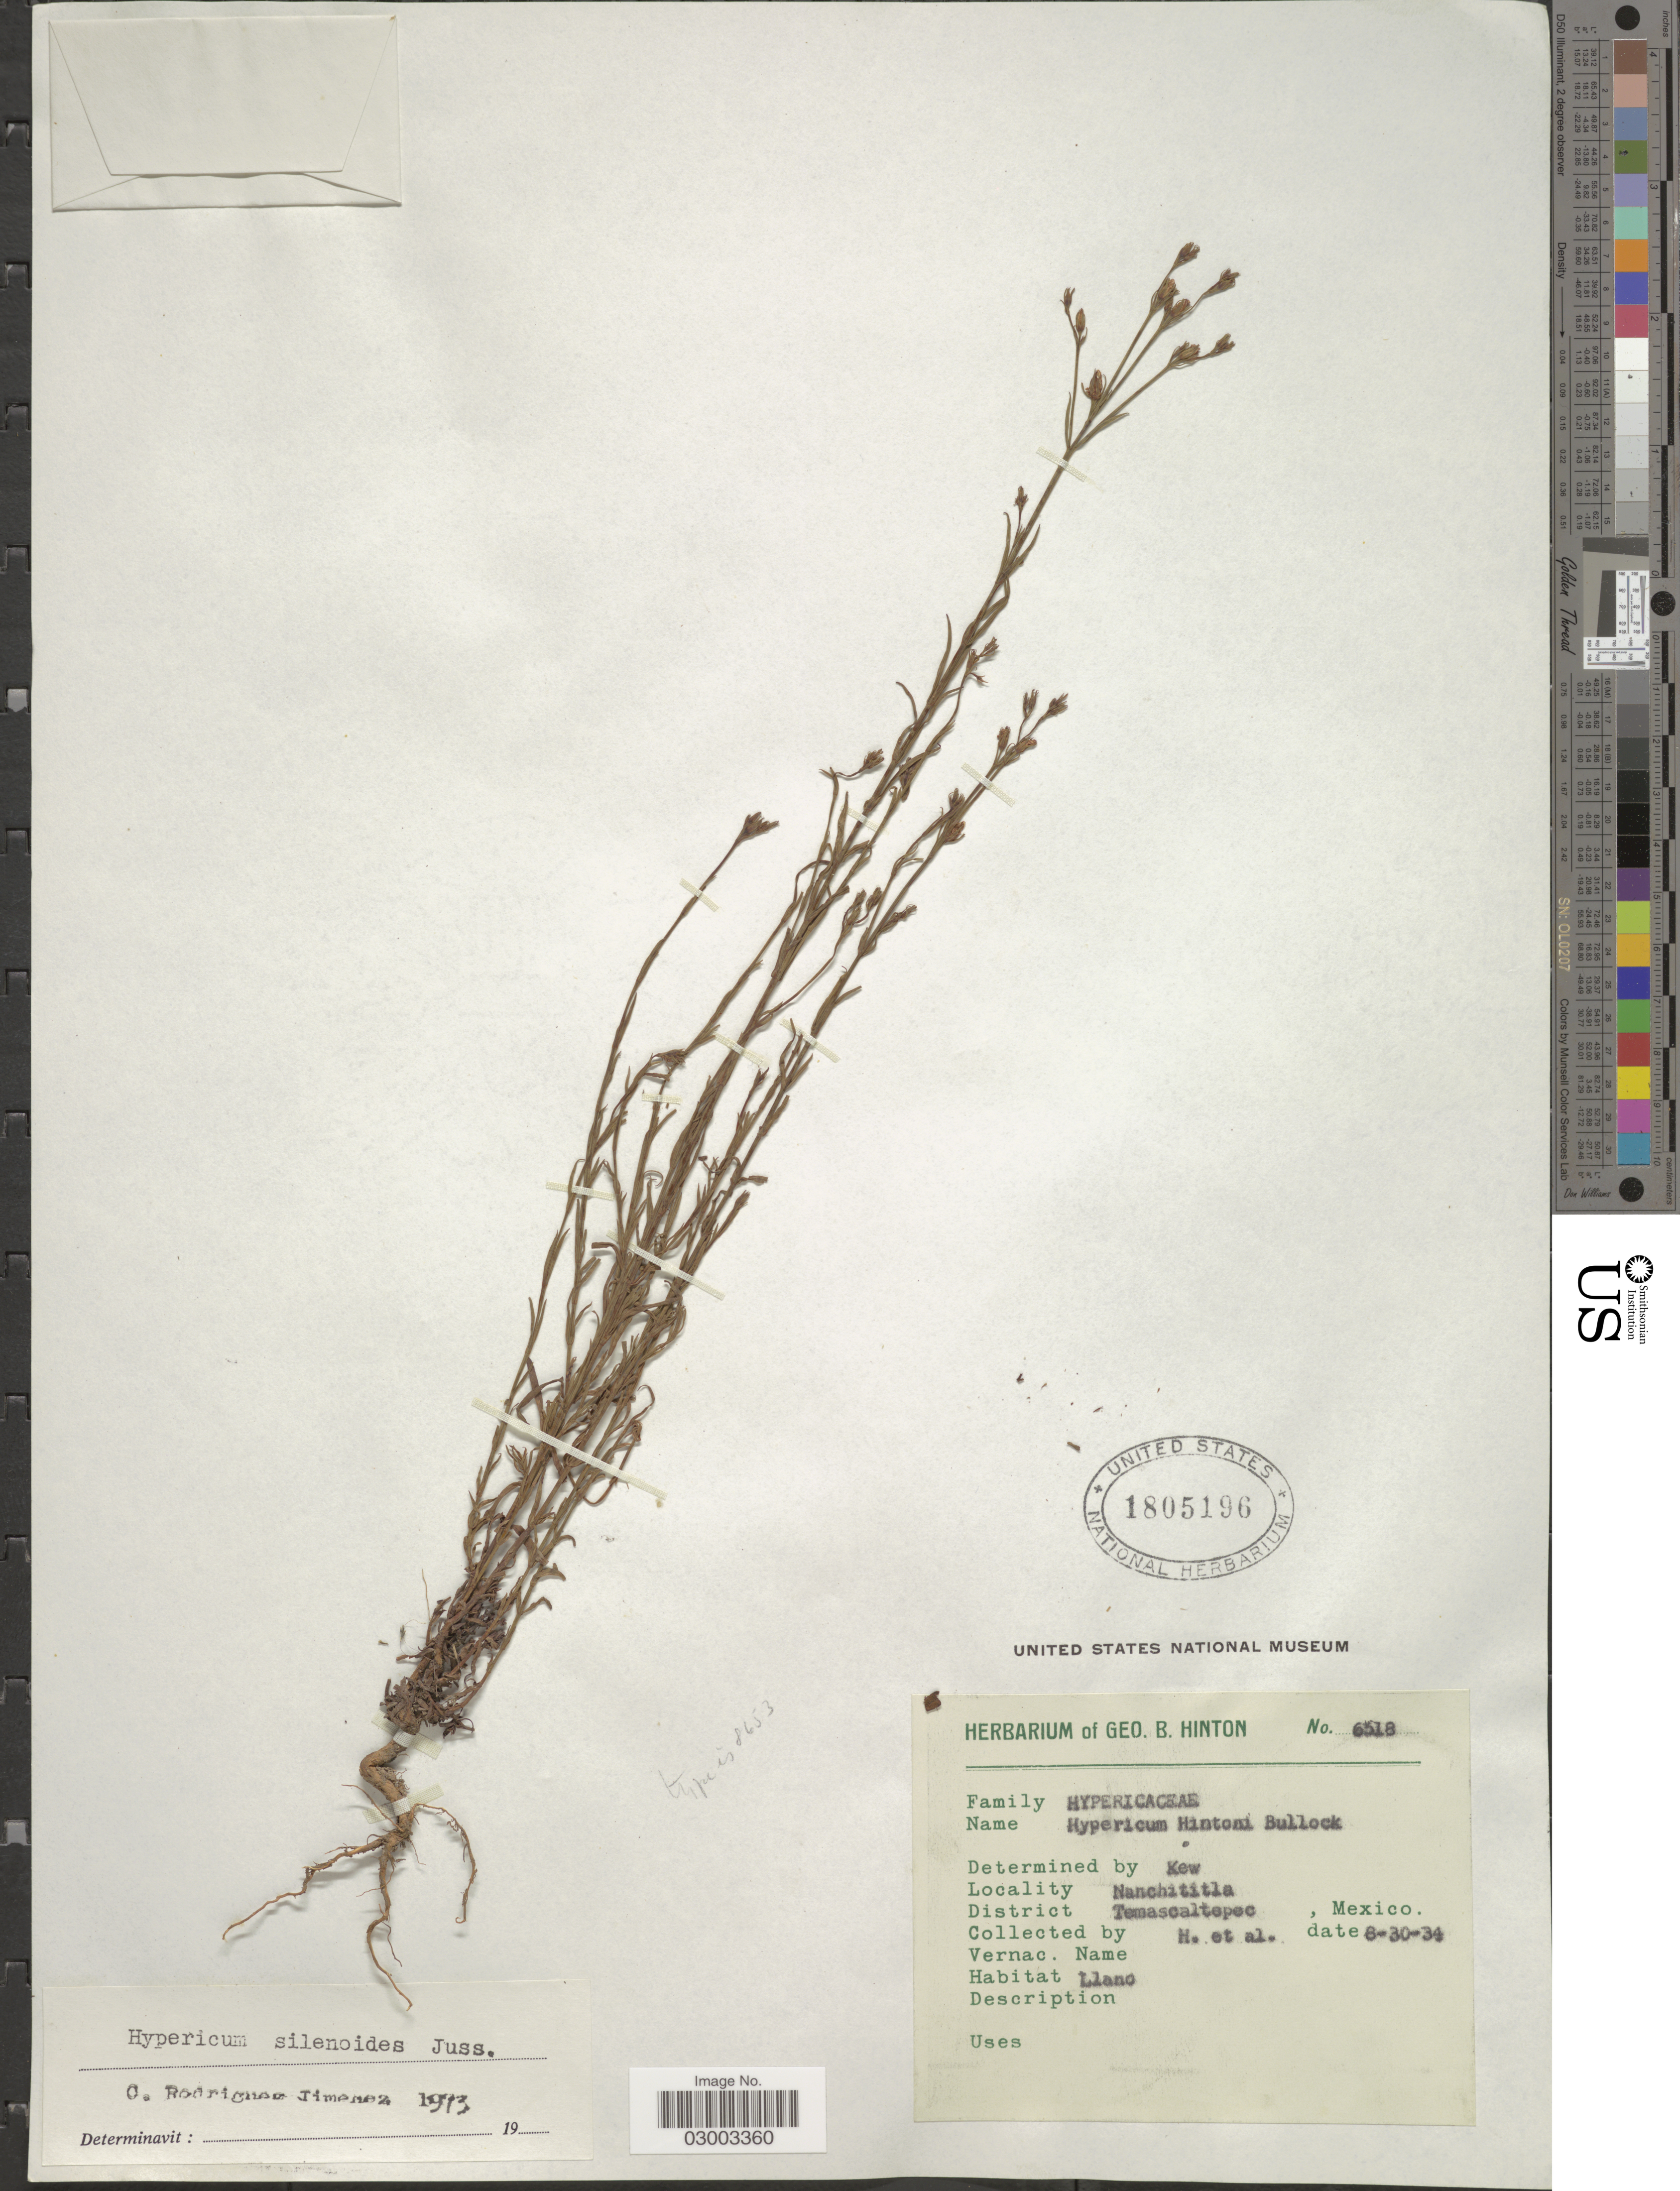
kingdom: Plantae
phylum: Tracheophyta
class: Magnoliopsida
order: Malpighiales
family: Hypericaceae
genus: Hypericum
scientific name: Hypericum silenoides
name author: Juss.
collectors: G. B. Hinton & et al.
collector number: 6318*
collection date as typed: Transcribed d/m/y: 30/8/34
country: Mexico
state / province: México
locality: Nanchititla. District Temascaltepec, Mexico.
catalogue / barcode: US 1805196